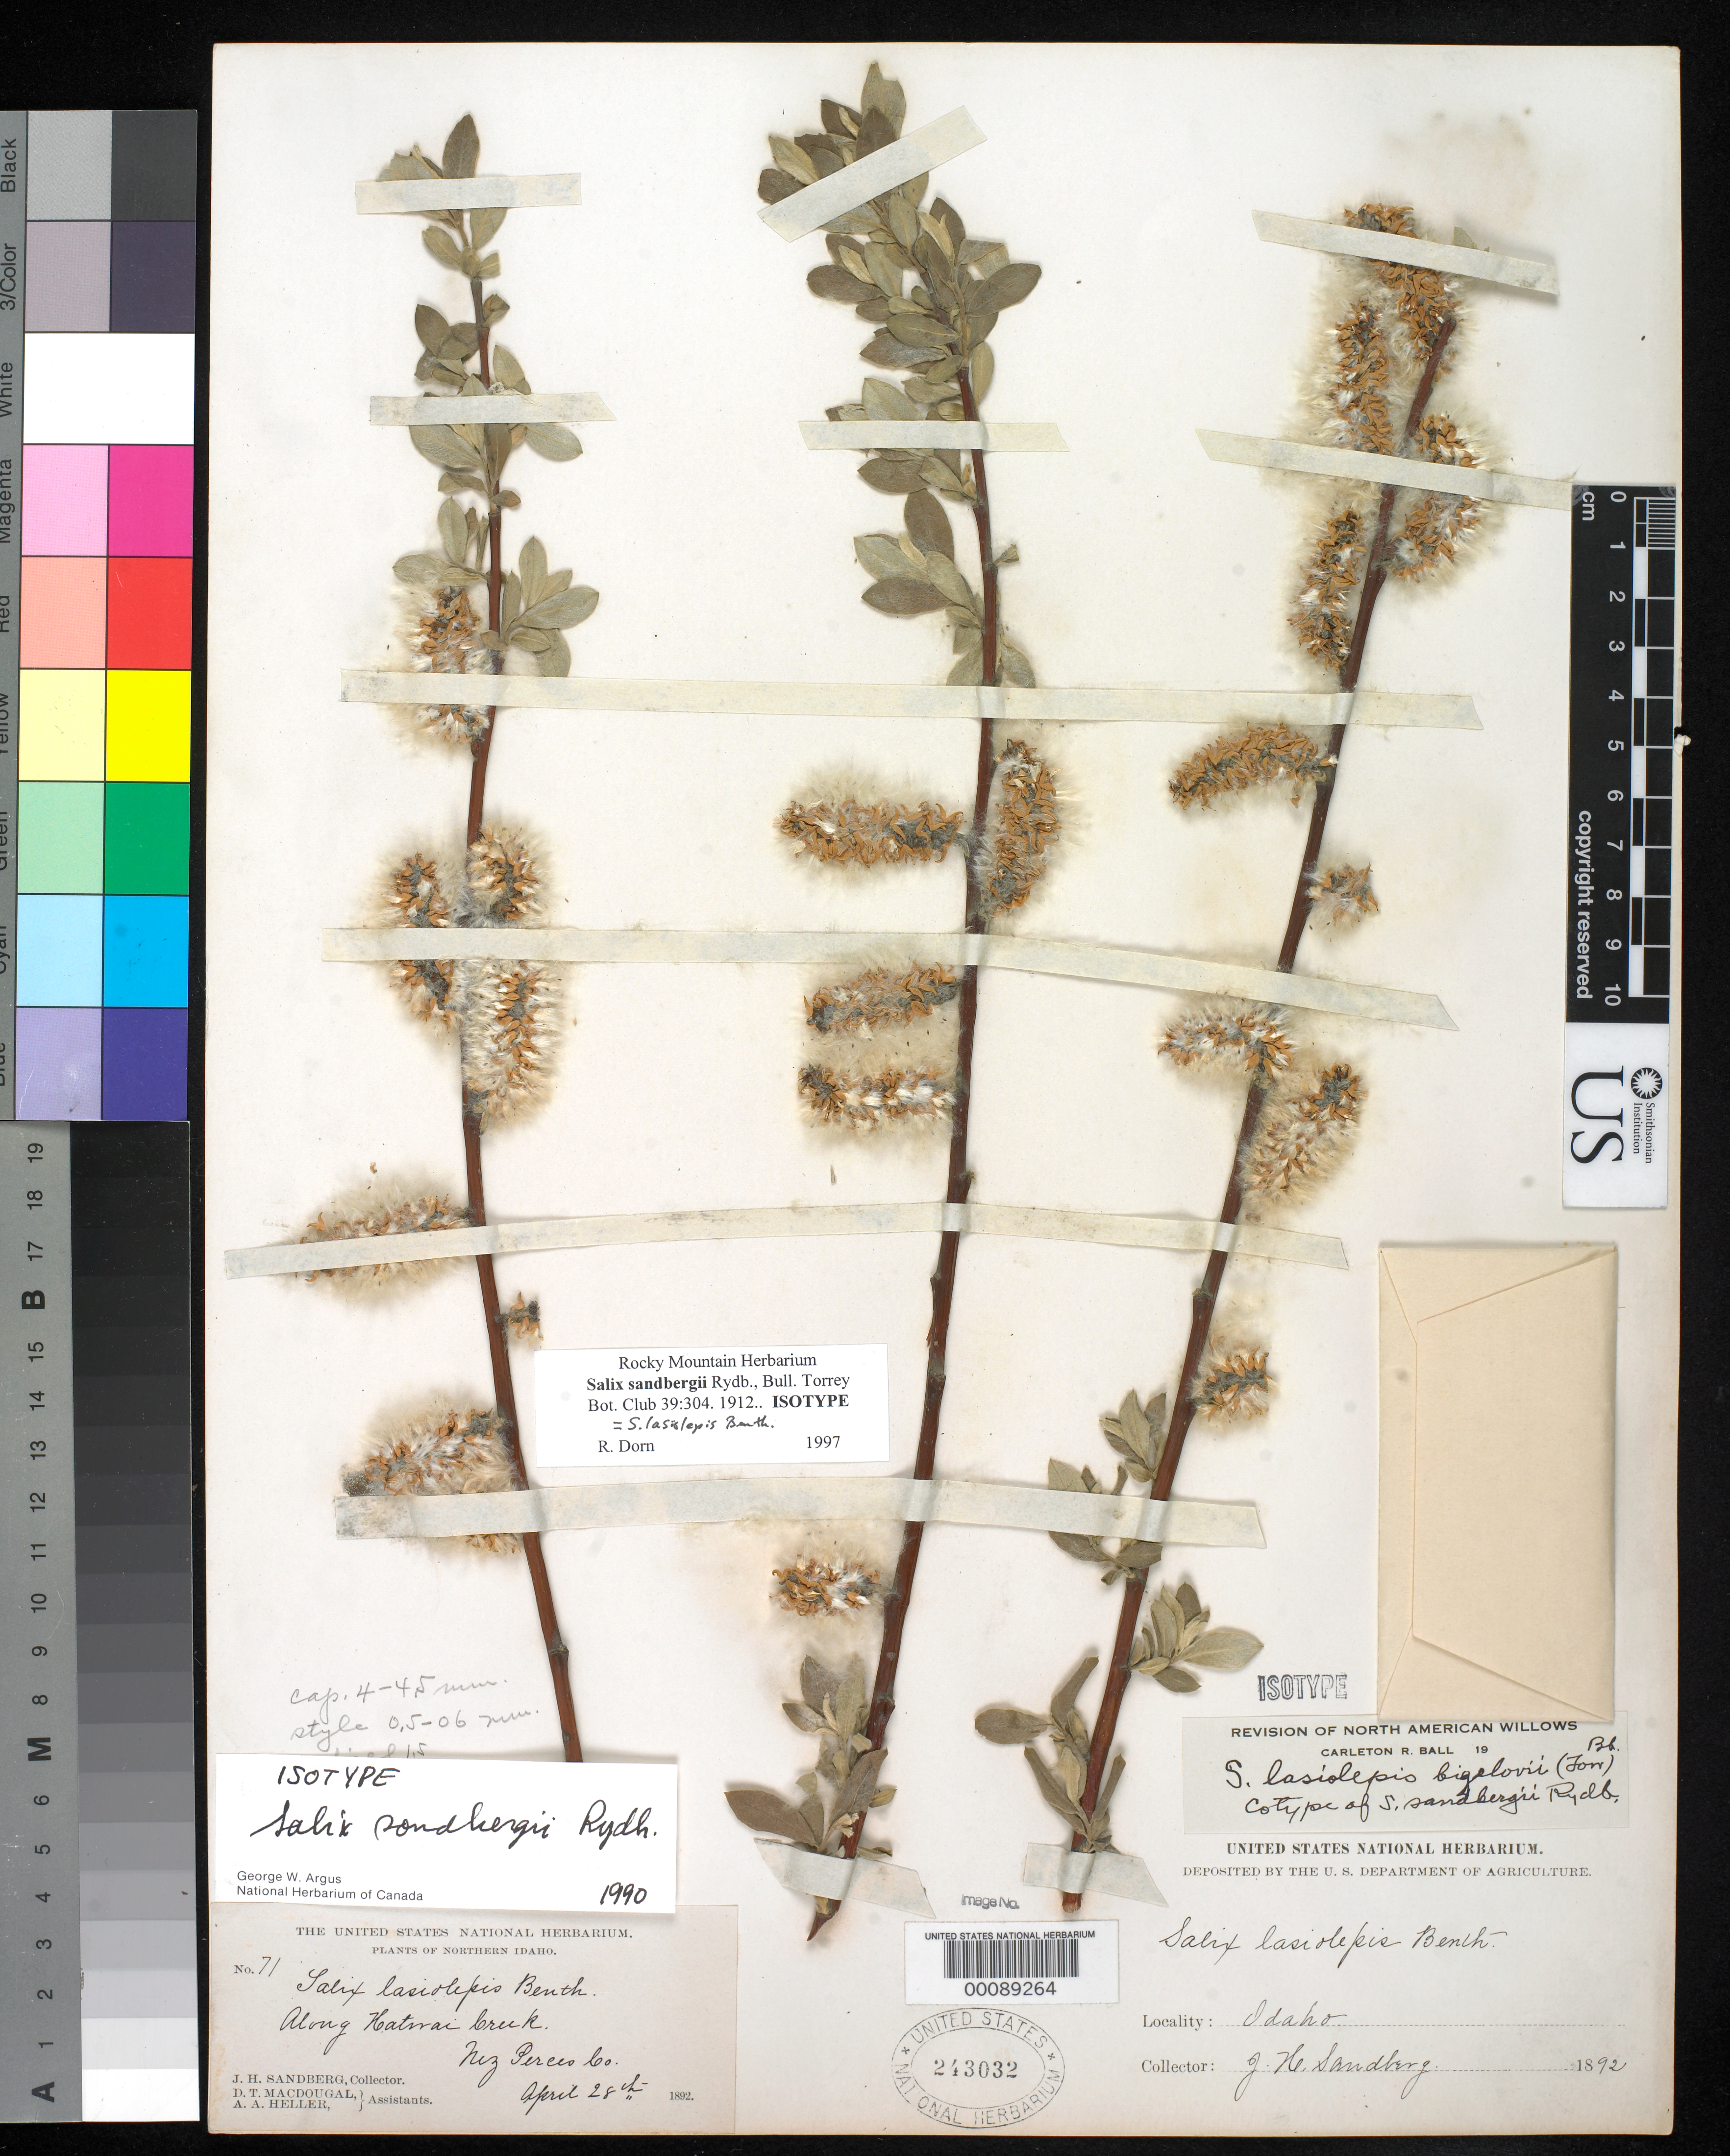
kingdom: Plantae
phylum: Tracheophyta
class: Magnoliopsida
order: Malpighiales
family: Salicaceae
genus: Salix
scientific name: Salix sandbergii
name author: Rydb.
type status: Isotype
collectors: J. H. Sandberg, D. T. MacDougal & A. A. Heller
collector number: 71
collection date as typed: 28 Apr 1892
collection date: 1892-04-28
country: United States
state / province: Idaho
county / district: Nez Perce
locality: Along Hatwai Creek.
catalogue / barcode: US 243032